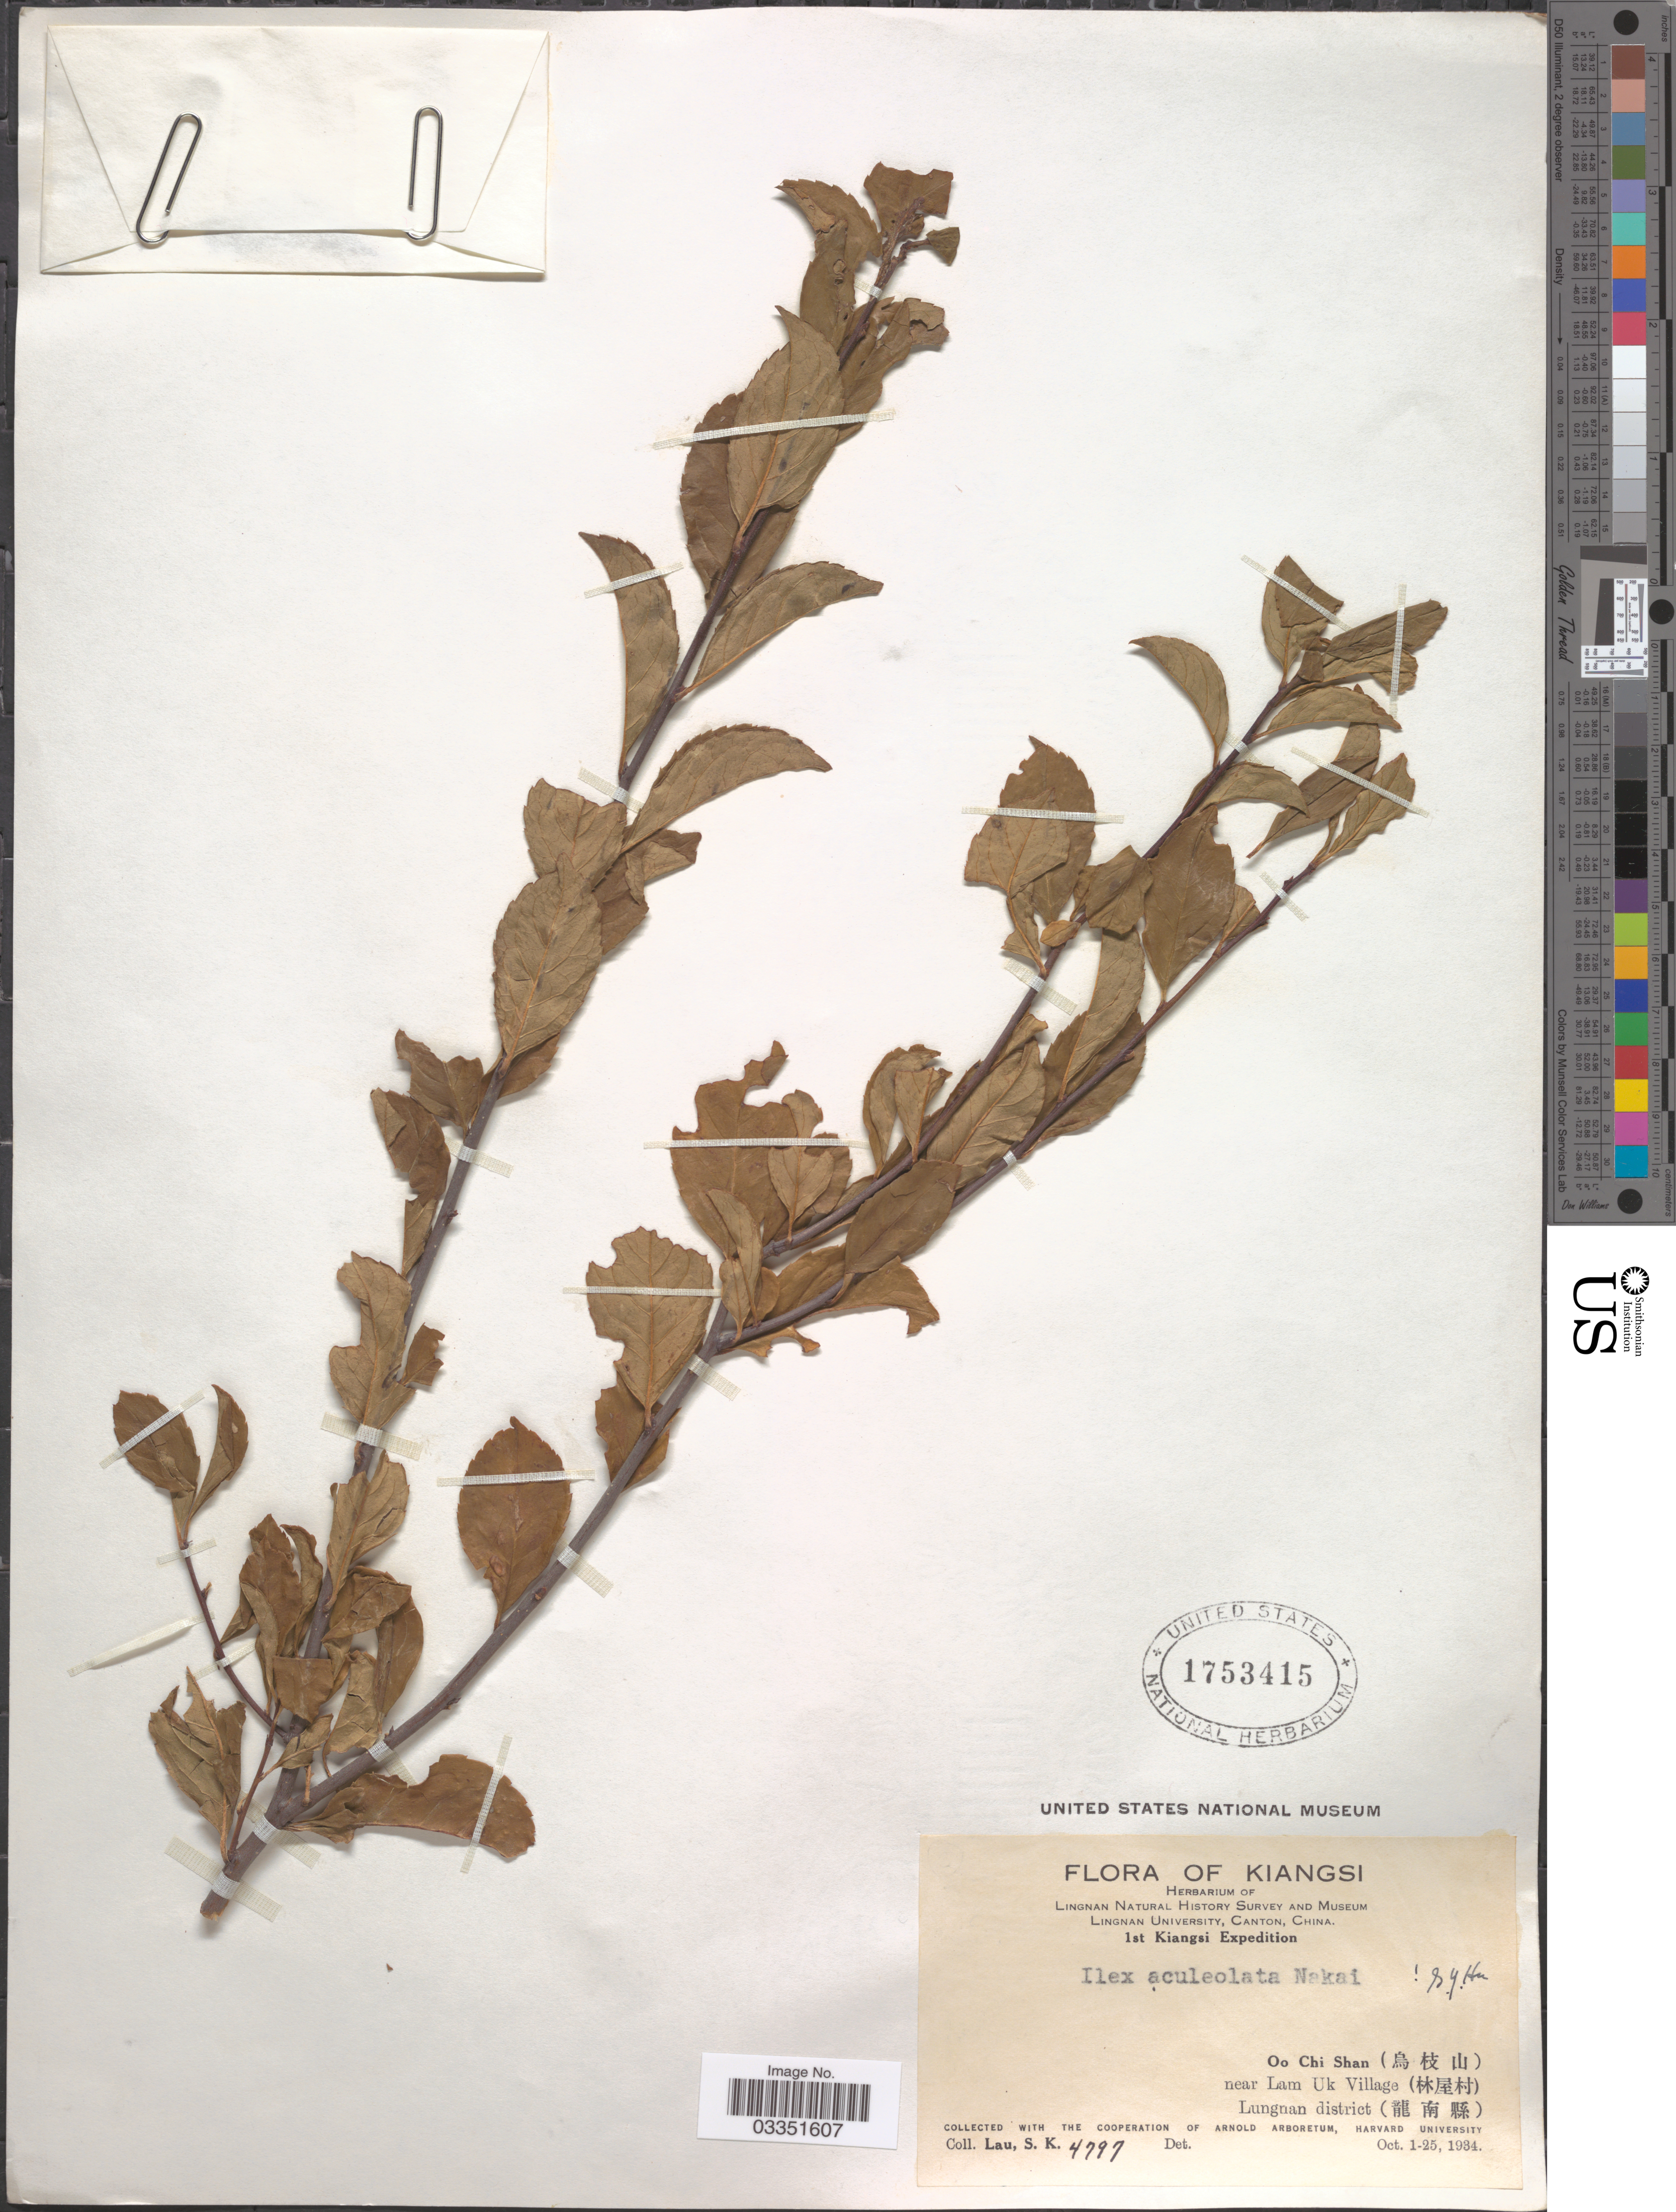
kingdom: Plantae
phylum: Tracheophyta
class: Magnoliopsida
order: Aquifoliales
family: Aquifoliaceae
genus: Ilex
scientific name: Ilex acutidenticulata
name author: Steyerm.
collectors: S. K. Lau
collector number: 4797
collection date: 1934-10-01/1934-10-25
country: China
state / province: Jiangxi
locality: Kiangsi. Oo Chi Shan (X), near Lam Uk Village (X). Lungnan district (X).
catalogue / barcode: US 1753415